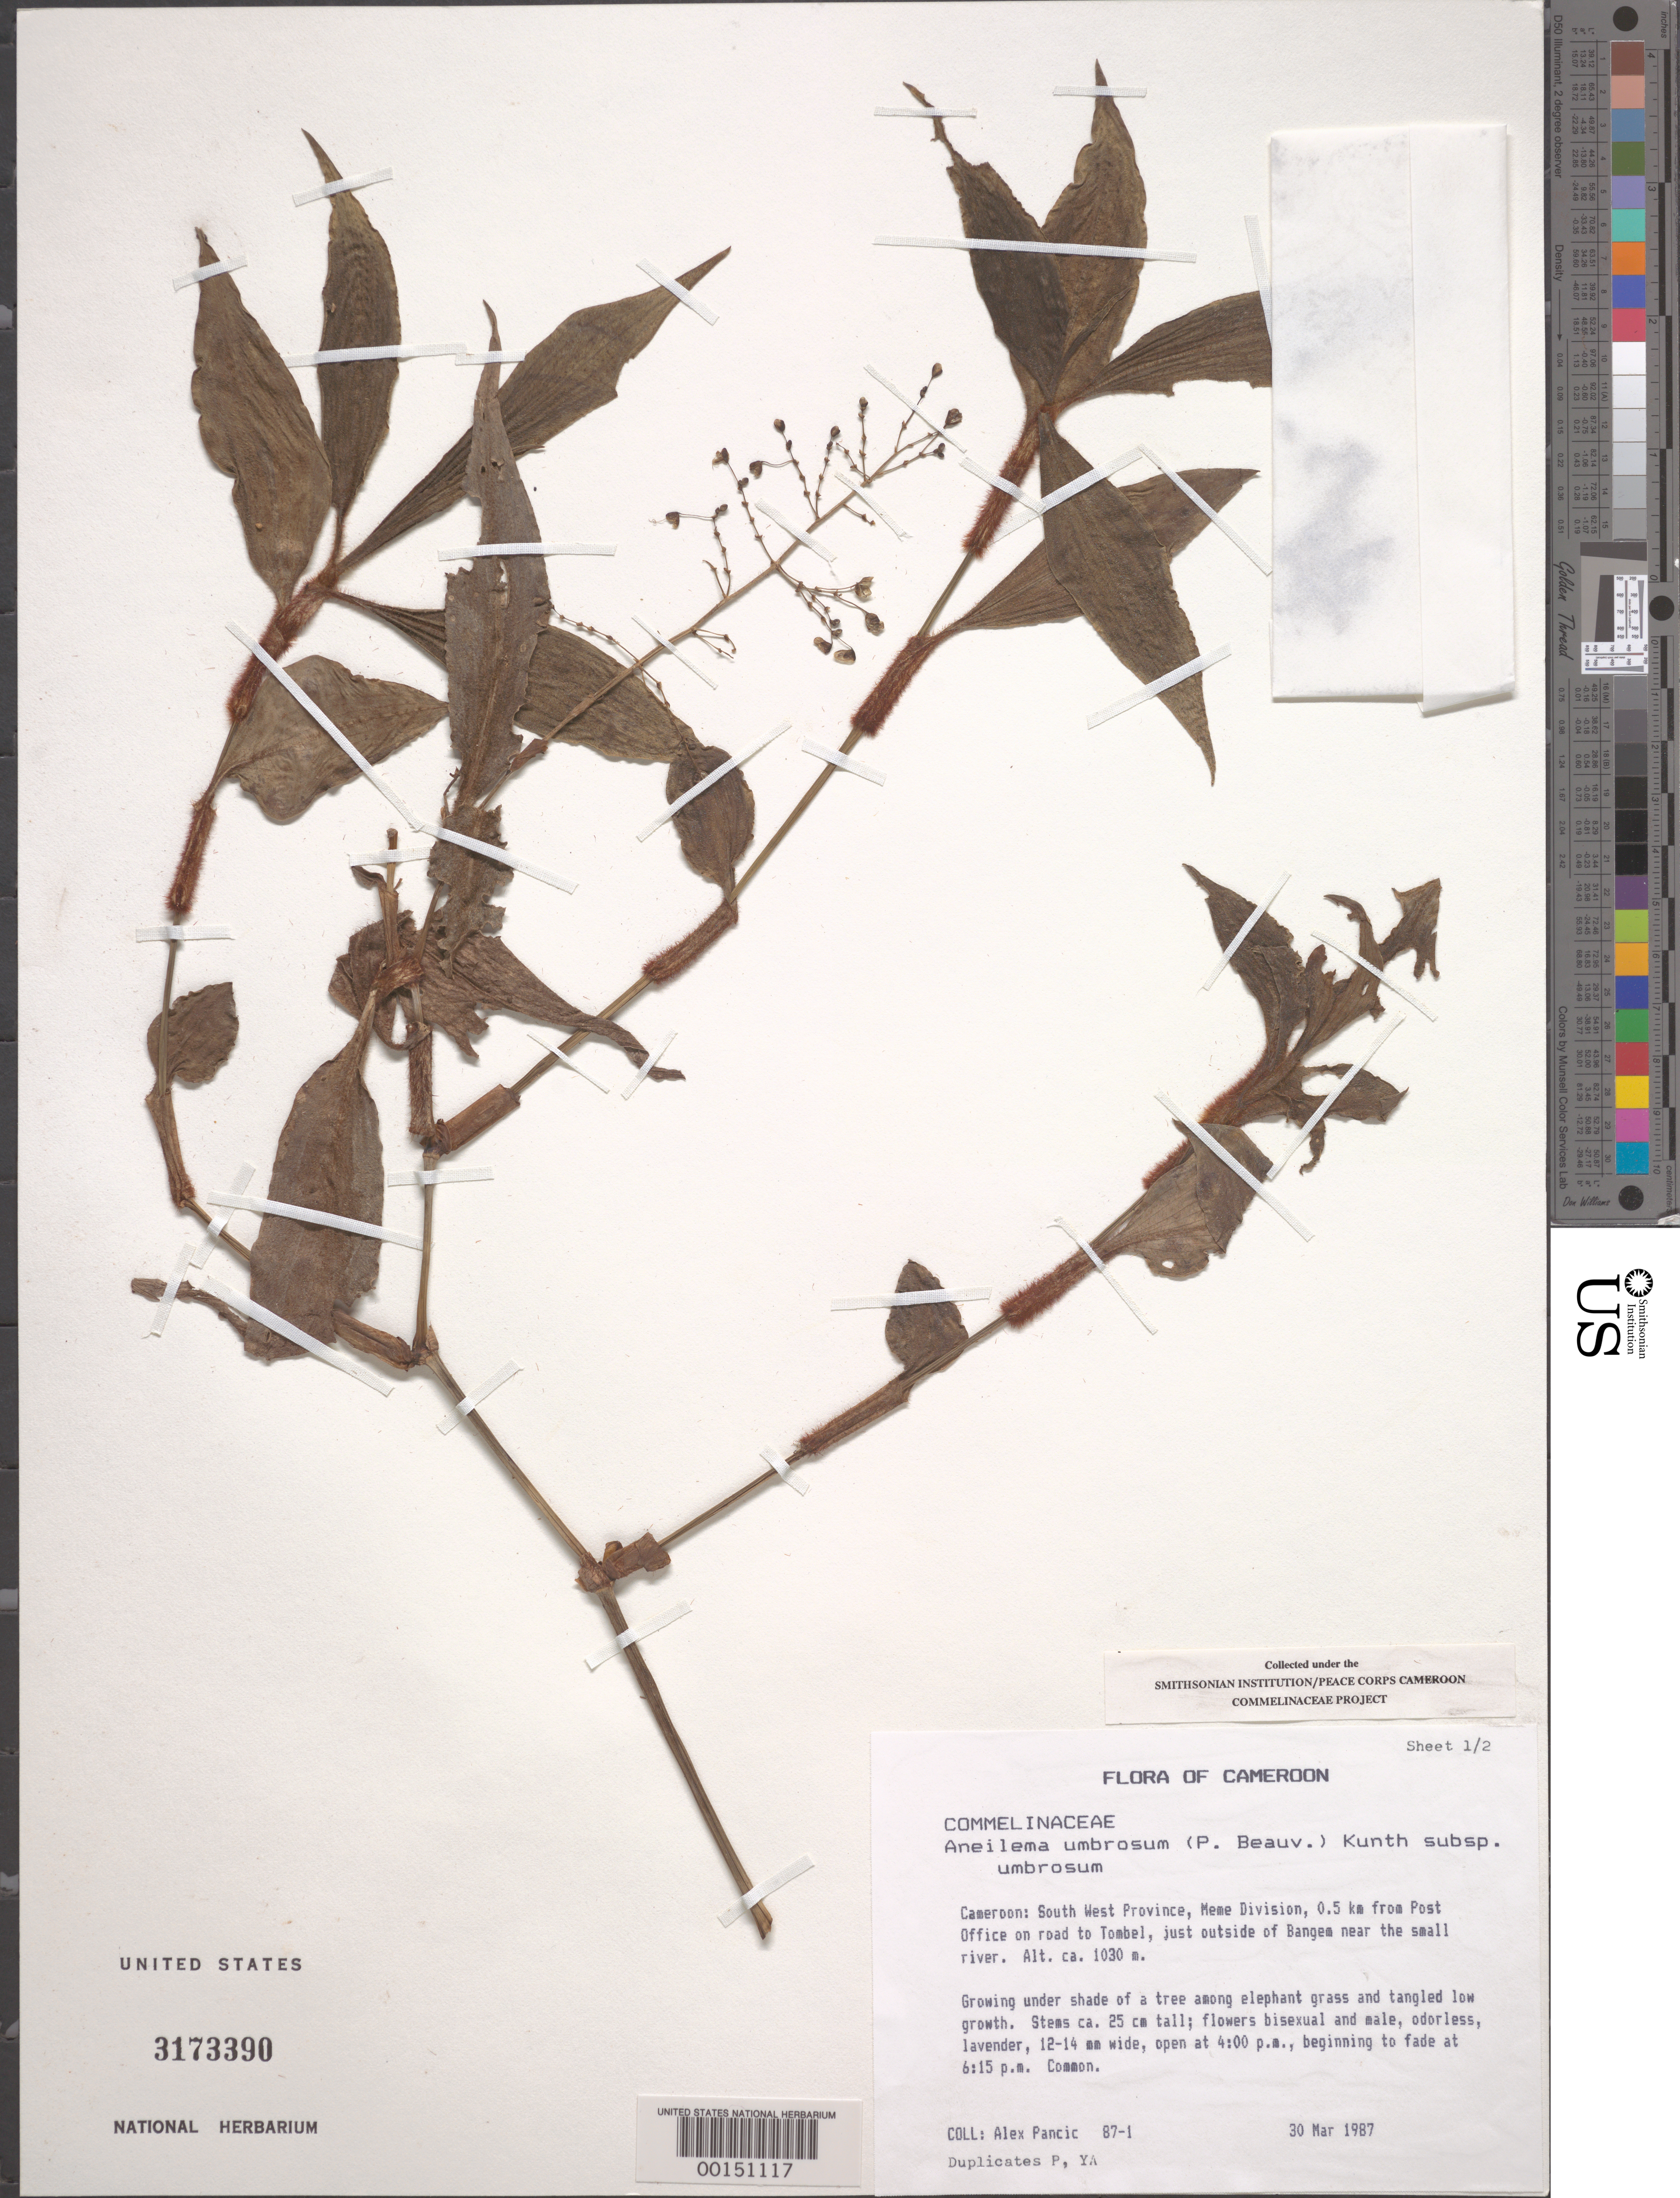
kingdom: Plantae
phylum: Tracheophyta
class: Liliopsida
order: Commelinales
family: Commelinaceae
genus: Aneilema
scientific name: Aneilema umbrosum subsp. umbrosum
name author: (Vahl) Kunth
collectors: A. Pancic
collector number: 87-1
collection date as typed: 30 Mar 1987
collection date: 1987-03-30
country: Cameroon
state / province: Sud-Ouest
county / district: Meme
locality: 0.5 km from post office on road to tombel, just outside of bangem near small river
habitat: Among elephant grass and tangled low growth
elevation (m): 1030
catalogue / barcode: US 3173390